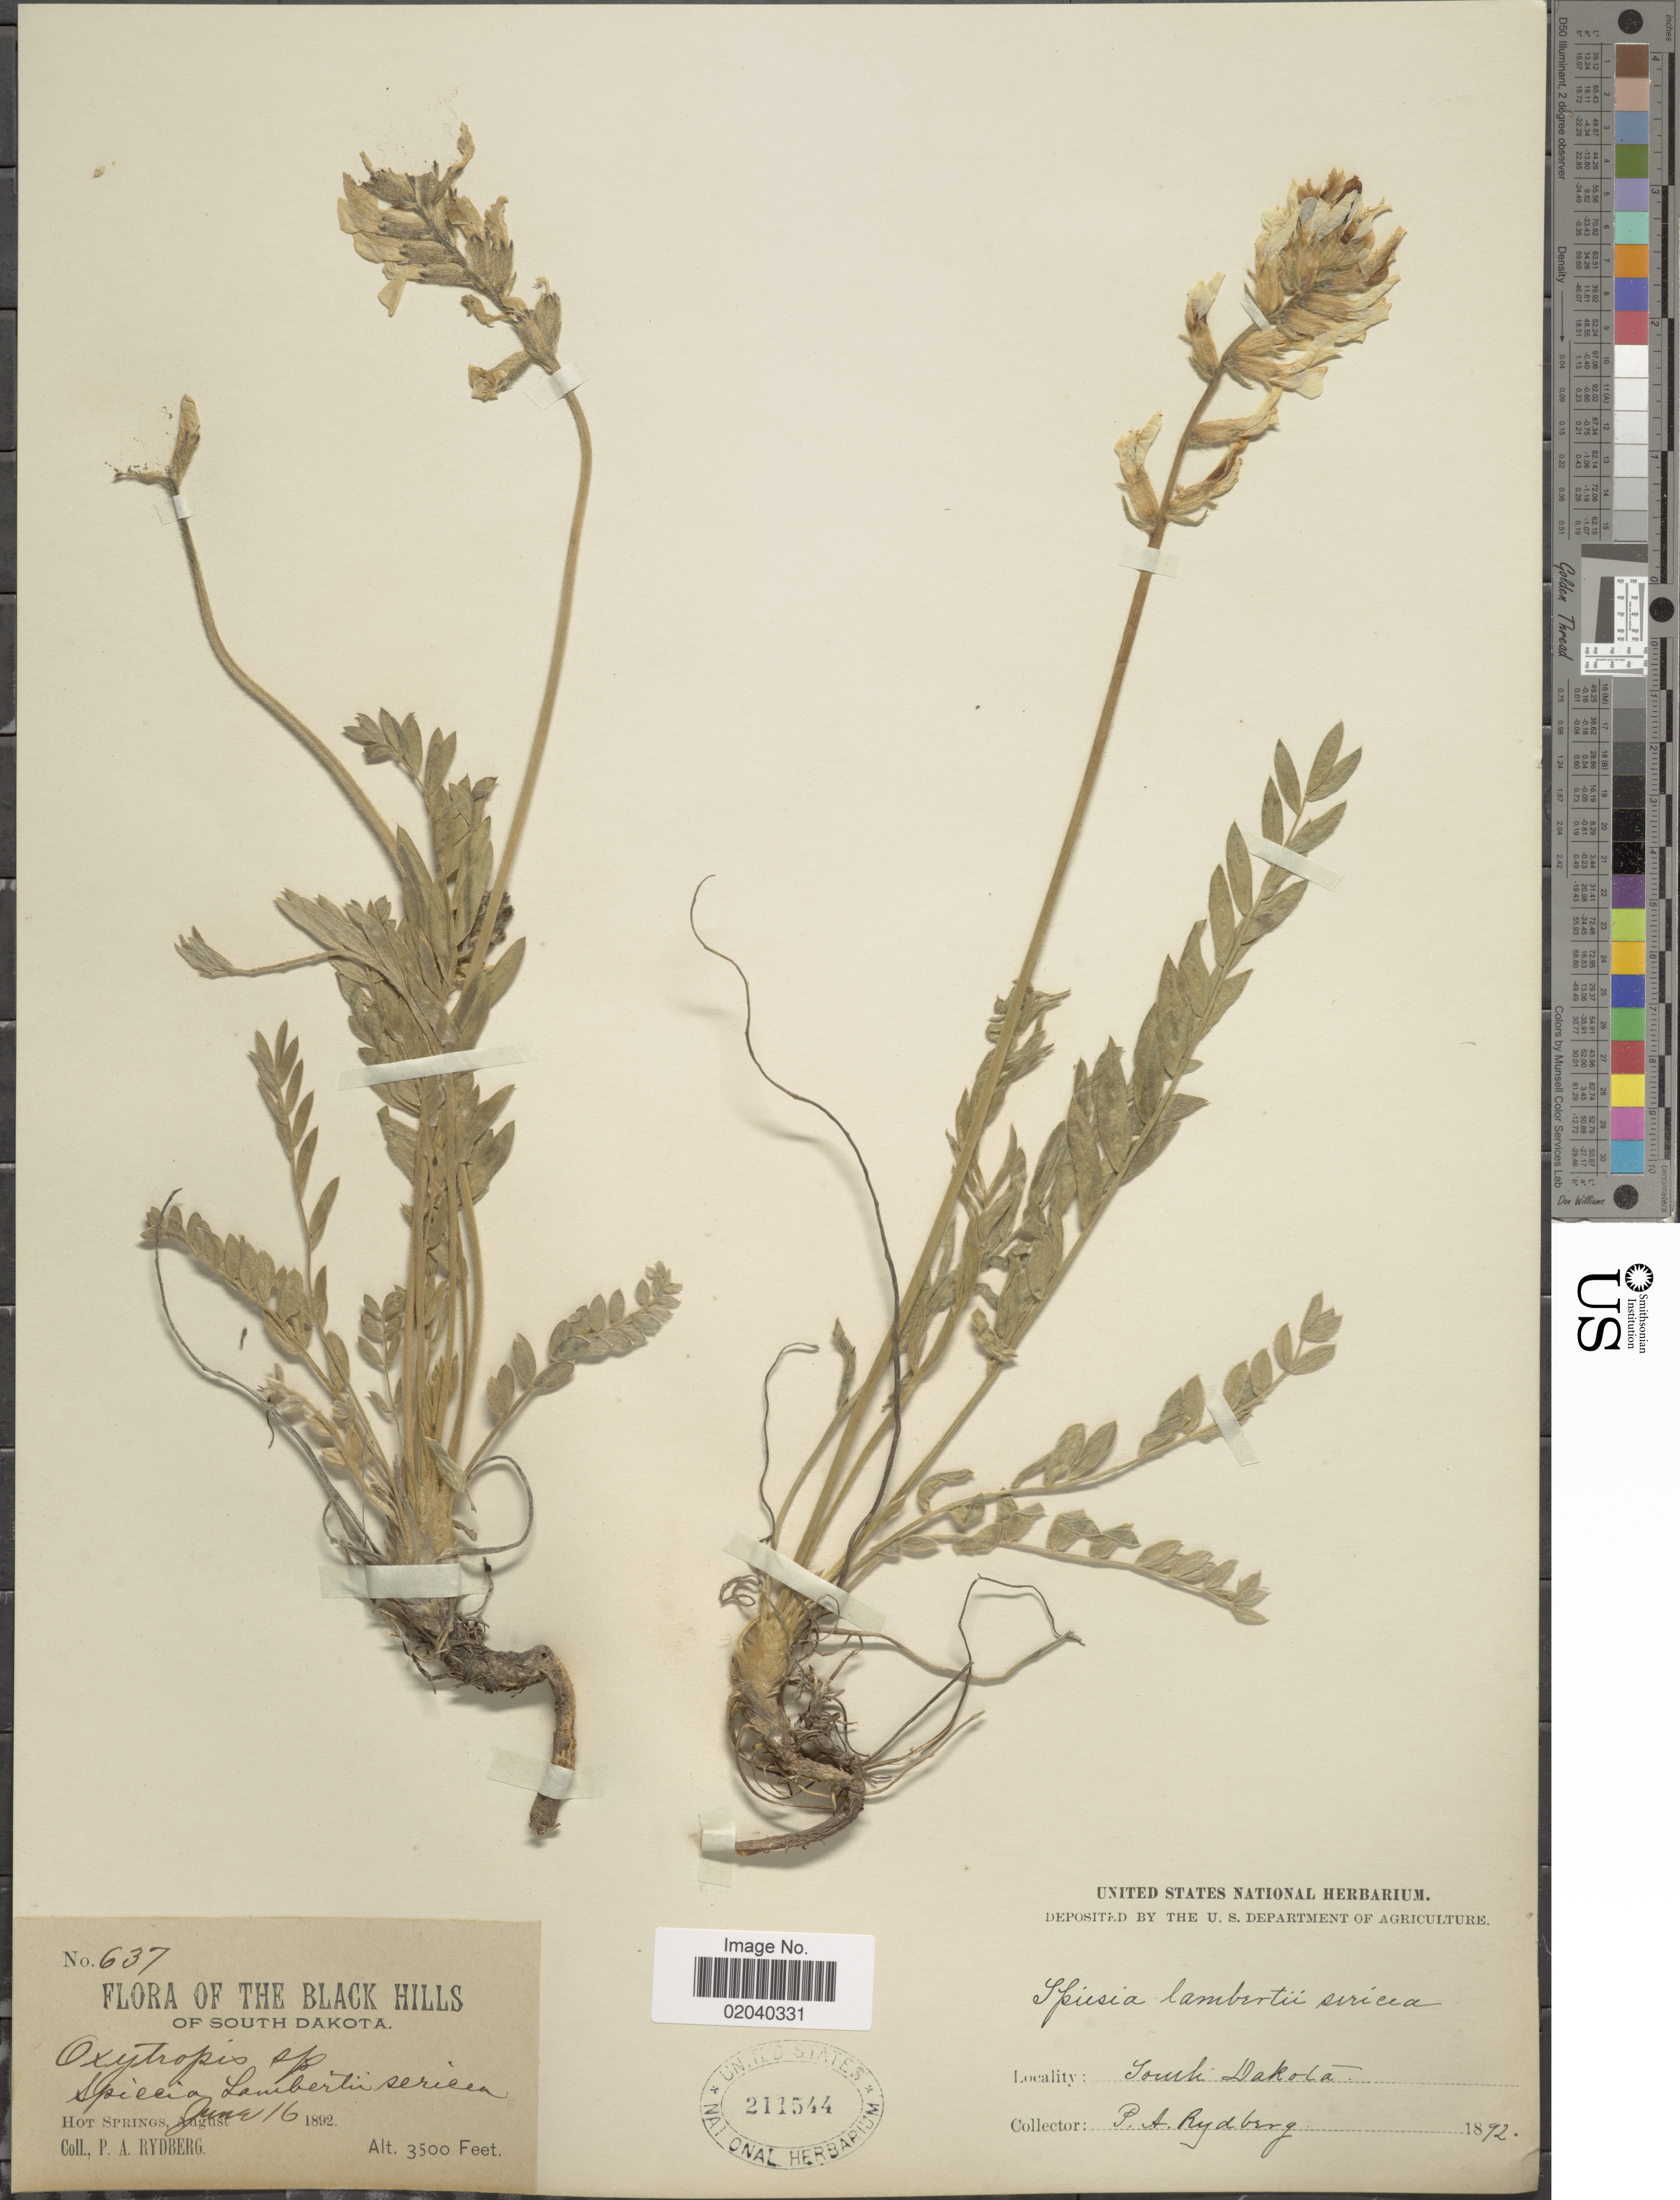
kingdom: Plantae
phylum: Tracheophyta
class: Magnoliopsida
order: Fabales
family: Fabaceae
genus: Oxytropis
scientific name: Oxytropis sericea var. sericea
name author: Nutt.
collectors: P. A. Rydberg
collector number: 637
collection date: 1892-06-16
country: United States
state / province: South Dakota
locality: Black Hills. Hot Springs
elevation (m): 1067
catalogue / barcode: US 211544